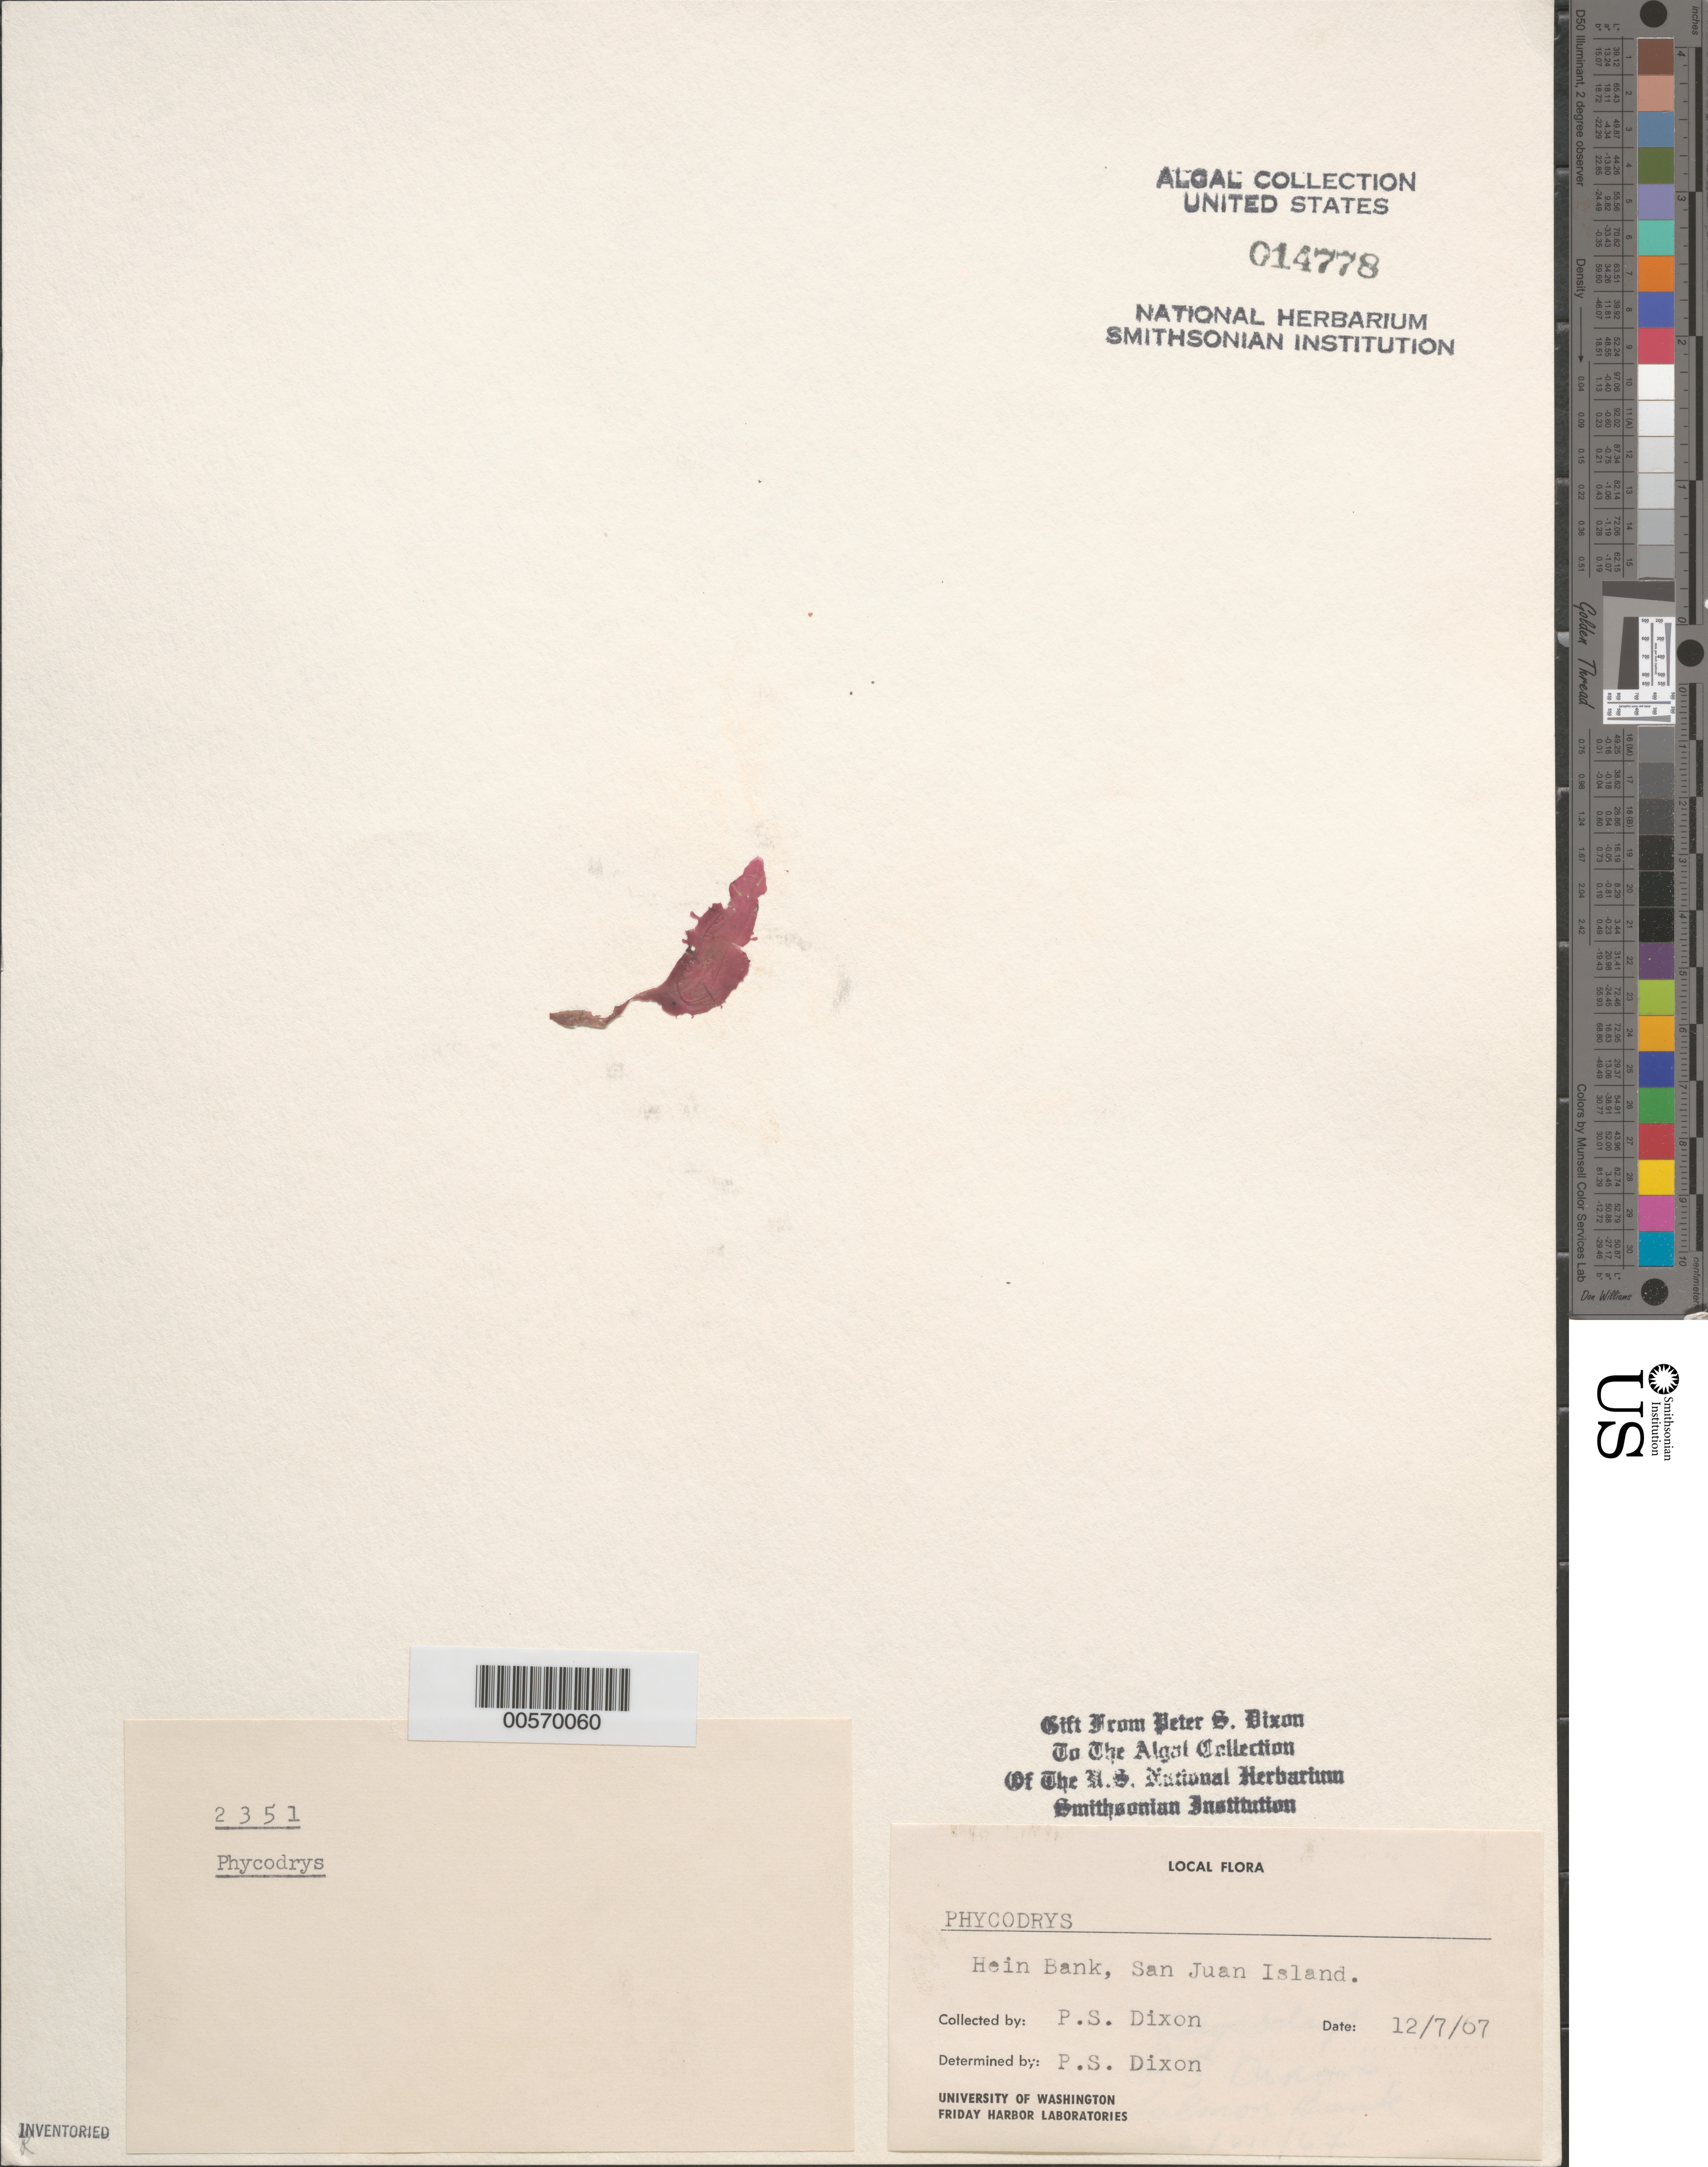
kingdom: Plantae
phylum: Rhodophyta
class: Florideophyceae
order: Ceramiales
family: Delesseriaceae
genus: Phycodrys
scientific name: Phycodrys sp.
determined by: Dixon, P. S.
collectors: P. S. Dixon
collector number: PSD 2351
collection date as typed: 12 Jul 1967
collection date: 1967-07-12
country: United States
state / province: Washington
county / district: San Juan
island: San Juan Island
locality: Hein Bank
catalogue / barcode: US 14778